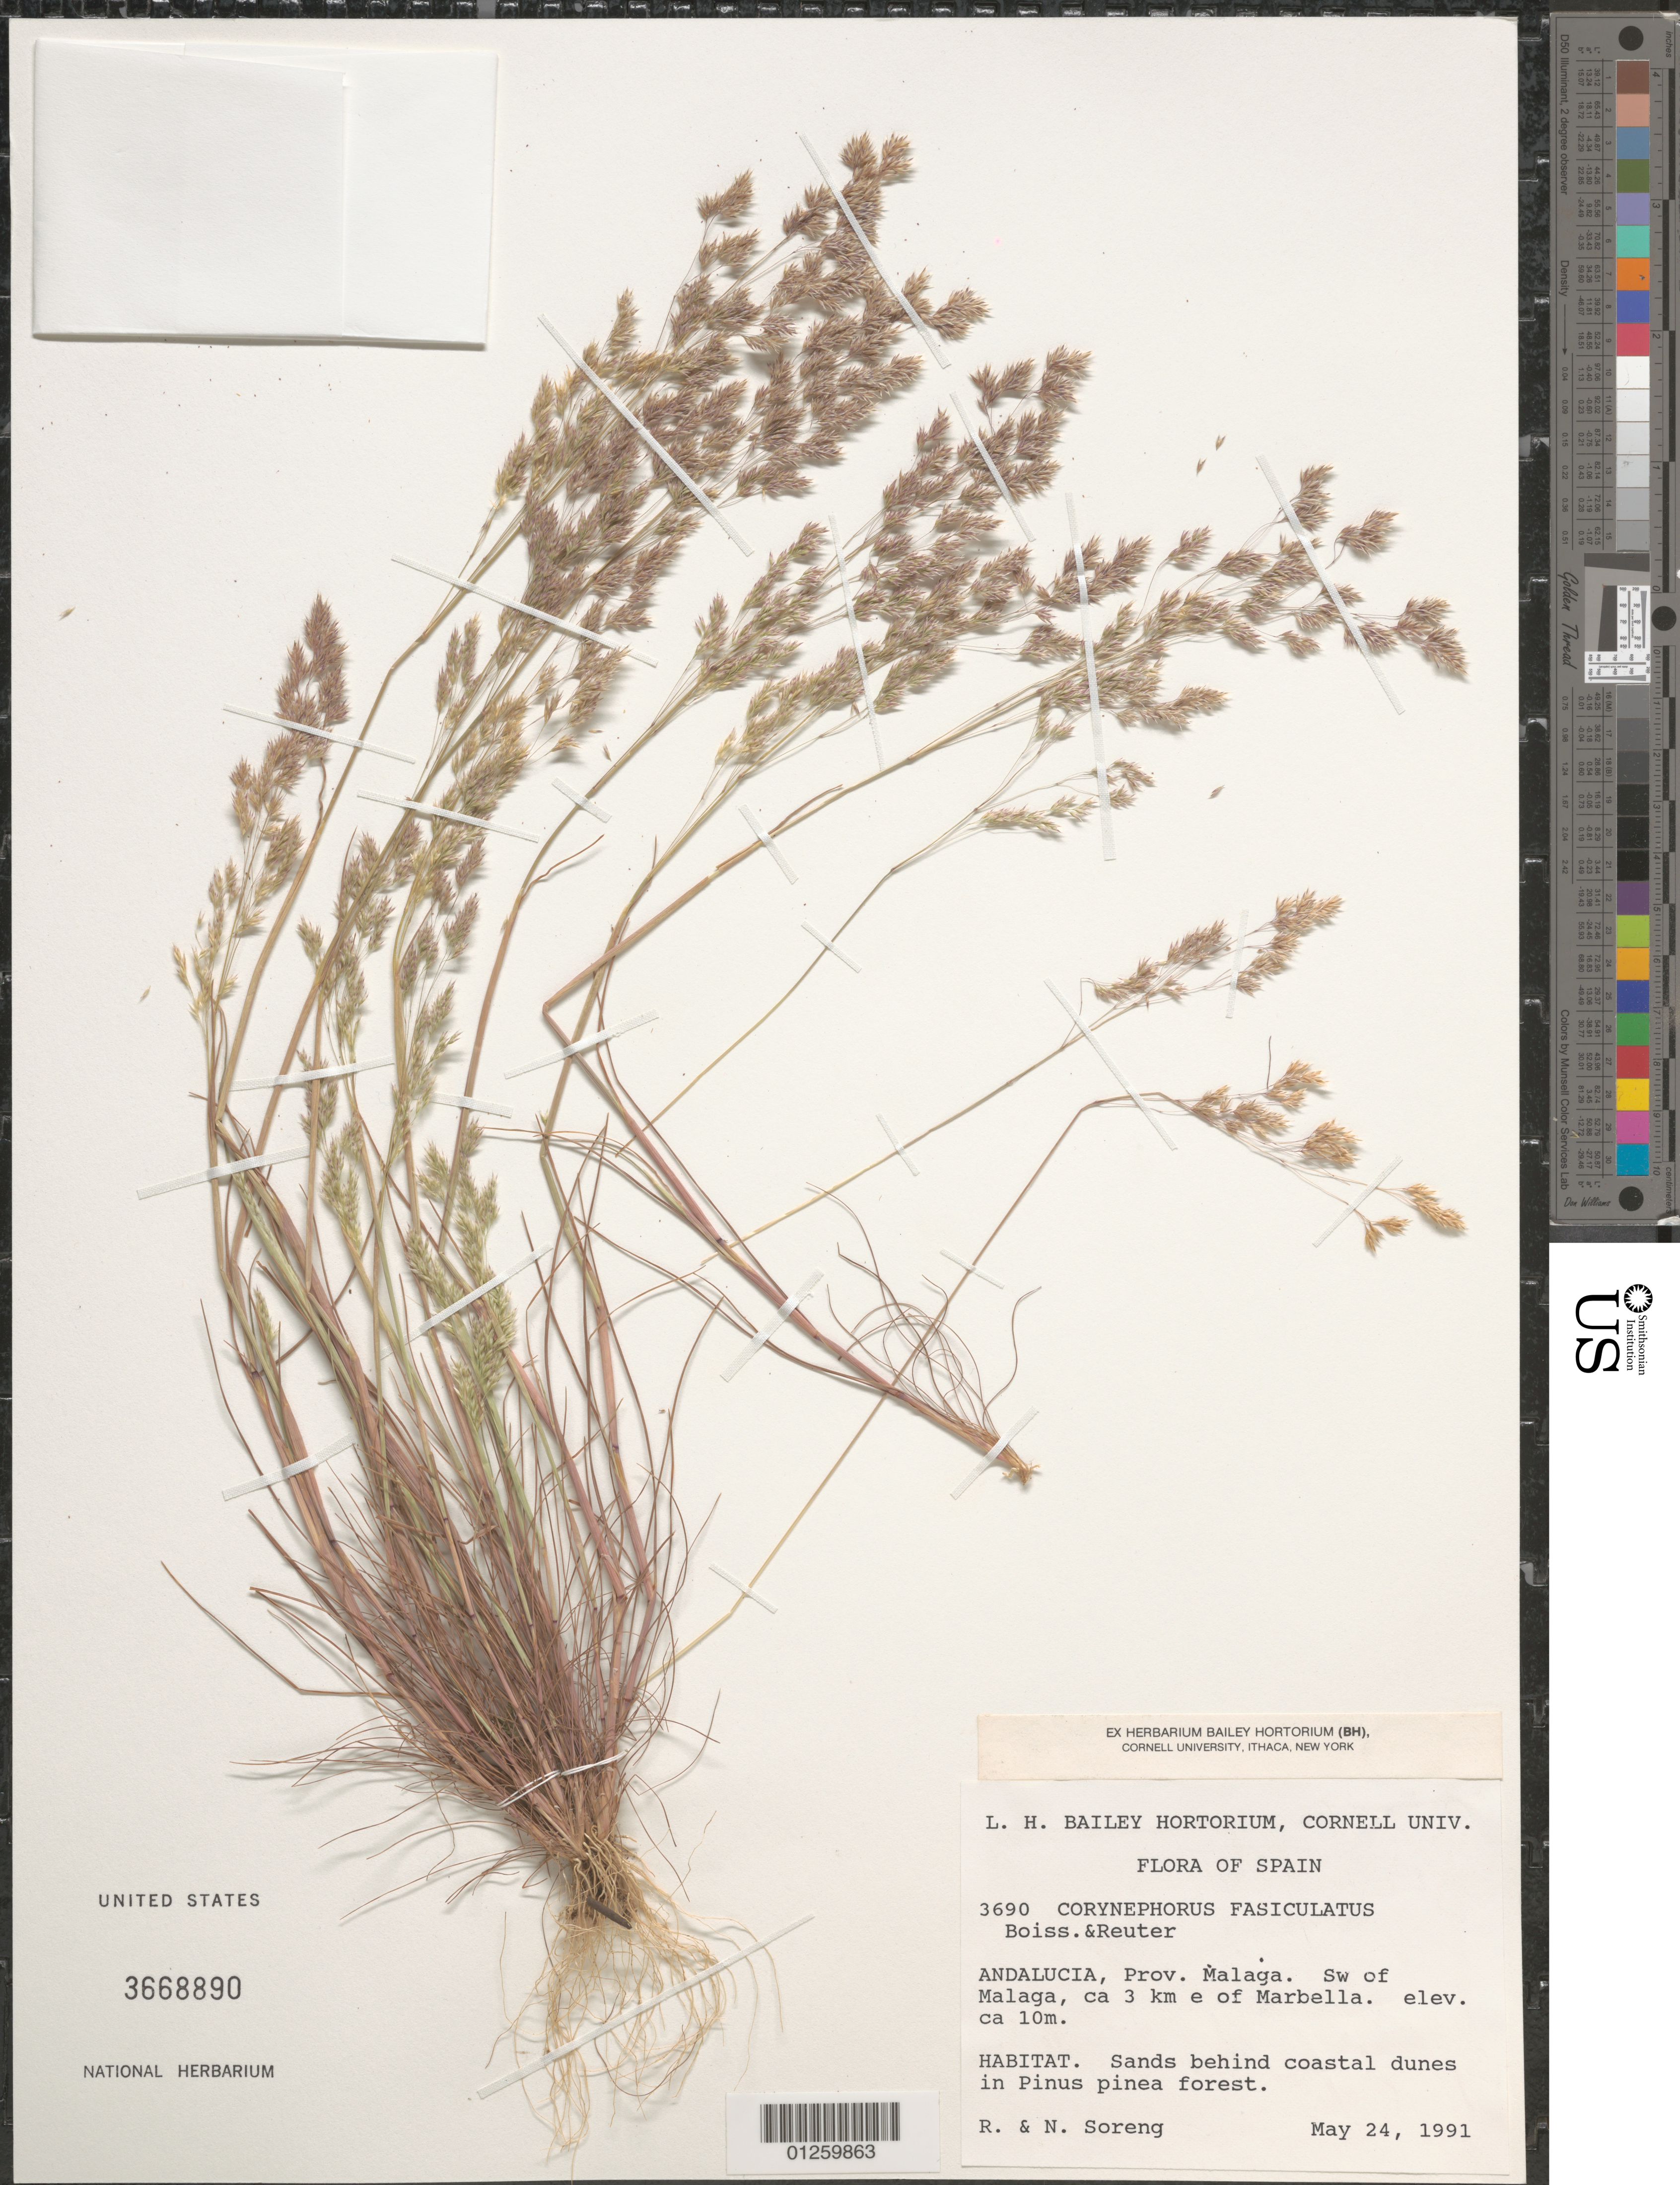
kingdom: Plantae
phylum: Tracheophyta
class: Liliopsida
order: Poales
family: Poaceae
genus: Corynephorus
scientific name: Corynephorus fasciculatus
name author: Boiss. & Reuter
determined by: Soreng, Robert J., Research Associate (BOT), Smithsonian Institution - National Museum of Natural History (UNITED STATES)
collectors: R. J. Soreng & N. L. Soreng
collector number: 3690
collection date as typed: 24 May 1991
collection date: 1991-05-24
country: Spain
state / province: Andalucia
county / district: Malaga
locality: Sw of Malaga, ca 3 km e of Marbella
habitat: Sands behind coastal dunes in Pinus pinea forest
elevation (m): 10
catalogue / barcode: US 3668890